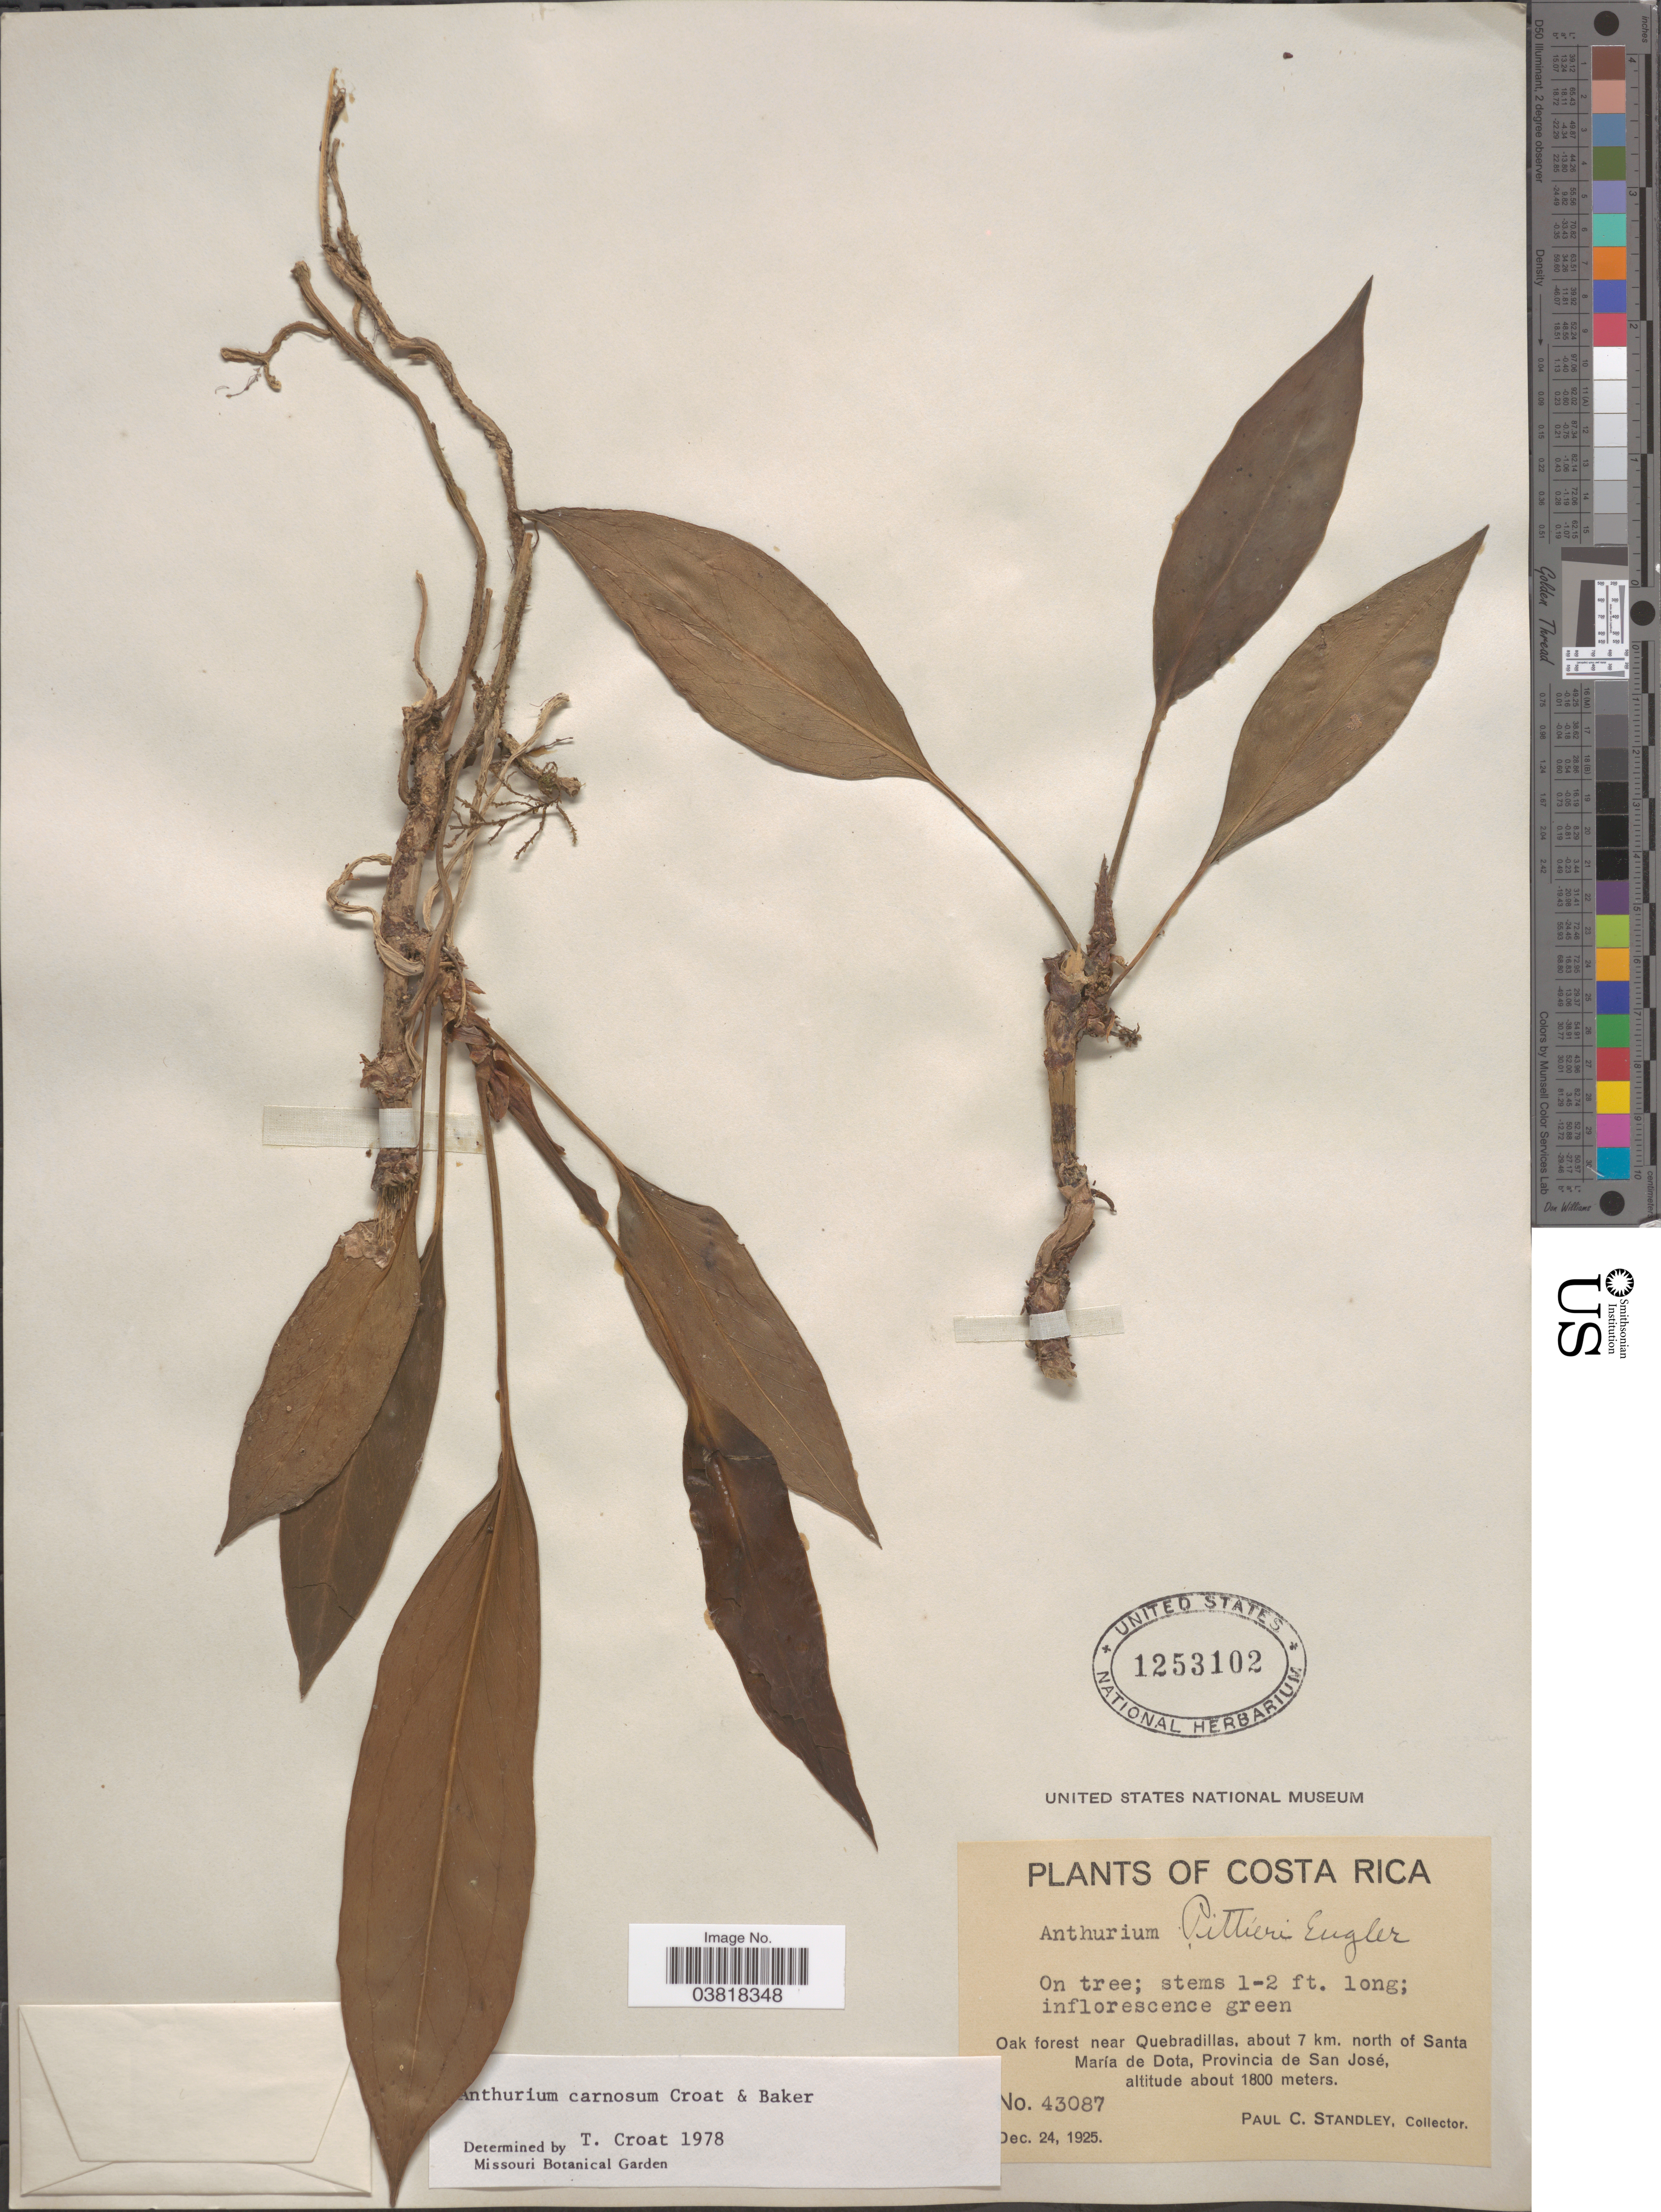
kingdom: Plantae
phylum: Tracheophyta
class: Liliopsida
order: Alismatales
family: Araceae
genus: Anthurium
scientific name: Anthurium carnosum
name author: Croat & R.A. Baker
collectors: P. C. Standley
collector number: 43087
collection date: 1925-12-24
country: Costa Rica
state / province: San José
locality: Oak forest near Quebradillas, about 7 km. north of Santa María de Dota.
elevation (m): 1800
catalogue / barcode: US 1253102